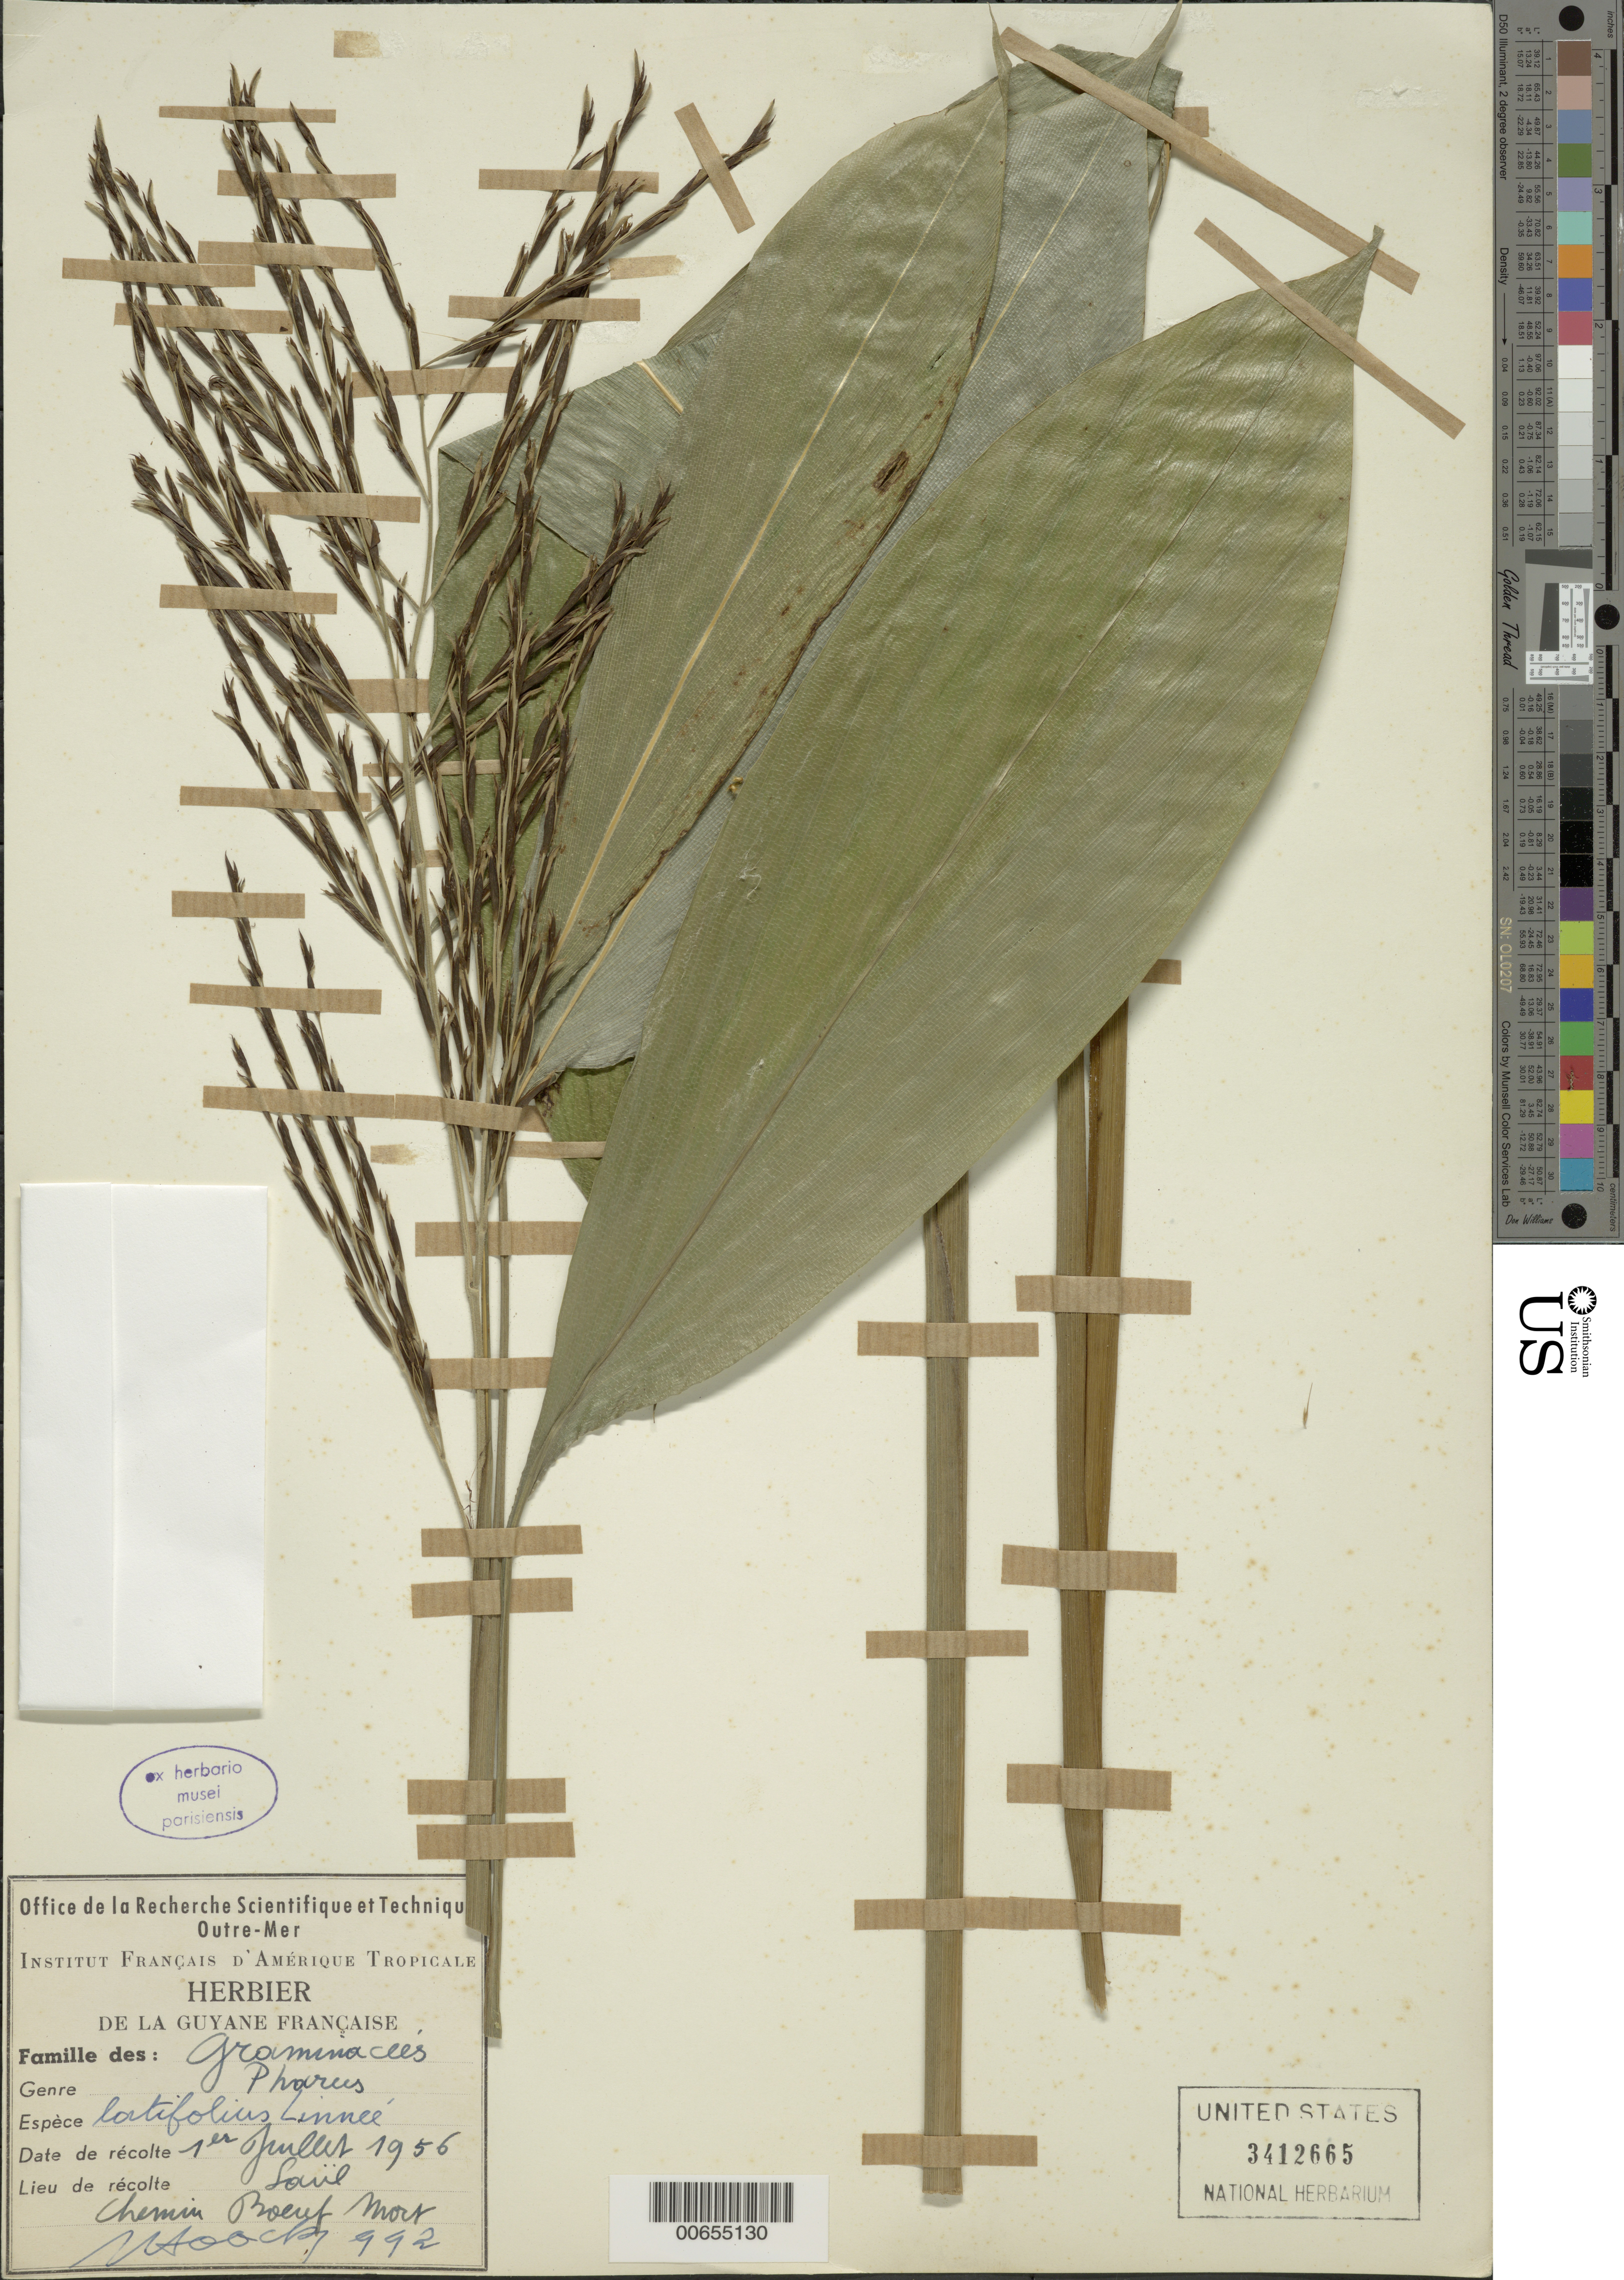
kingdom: Plantae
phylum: Tracheophyta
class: Liliopsida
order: Poales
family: Poaceae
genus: Pharus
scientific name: Pharus latifolius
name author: L.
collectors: J. Hoock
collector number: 992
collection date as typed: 1-Jul-56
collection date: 1956-07-01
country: French Guiana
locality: Saül, Chemin Boeuf Mort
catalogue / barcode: US 3412665